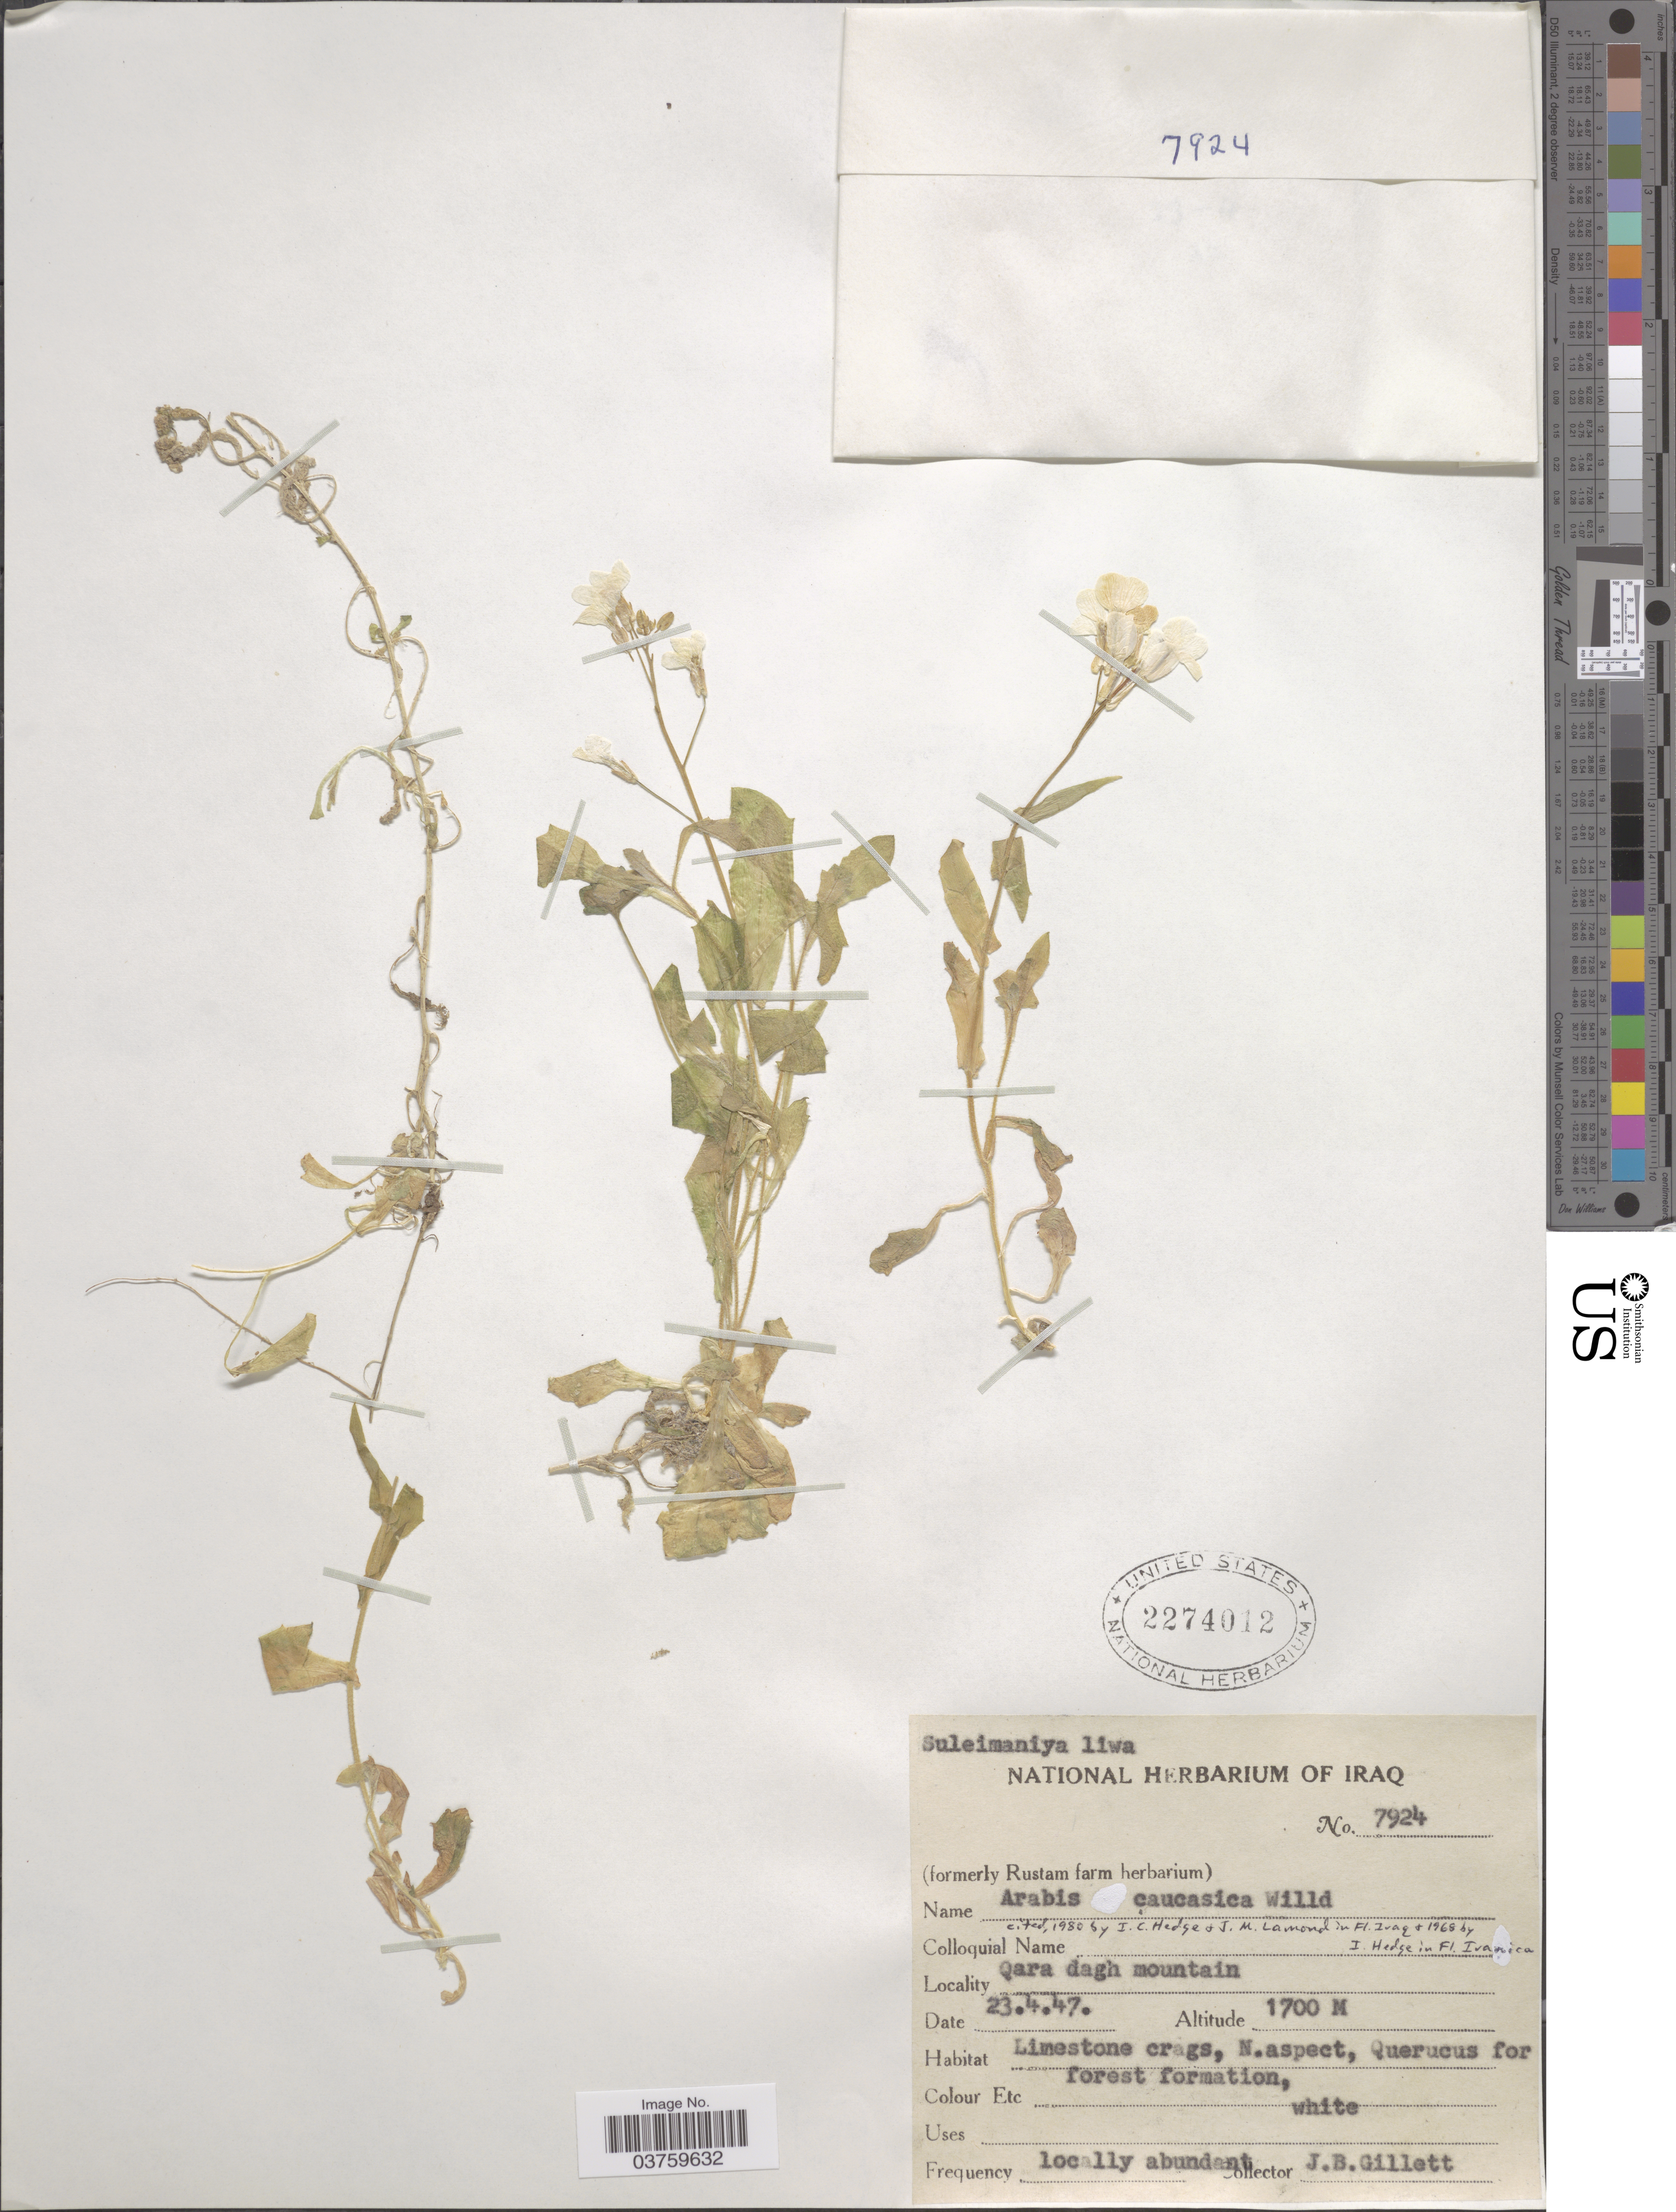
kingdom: Plantae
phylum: Tracheophyta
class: Magnoliopsida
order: Brassicales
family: Brassicaceae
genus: Arabis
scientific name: Arabis caucasica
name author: Willd.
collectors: J. B. Gillett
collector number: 7924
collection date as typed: Transcribed d/m/y: 23/4/47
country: Iraq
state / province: As Sulaymānīyah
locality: Suleimaniya liwa. Qara dagh mountain.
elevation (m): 1700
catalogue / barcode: US 2274012